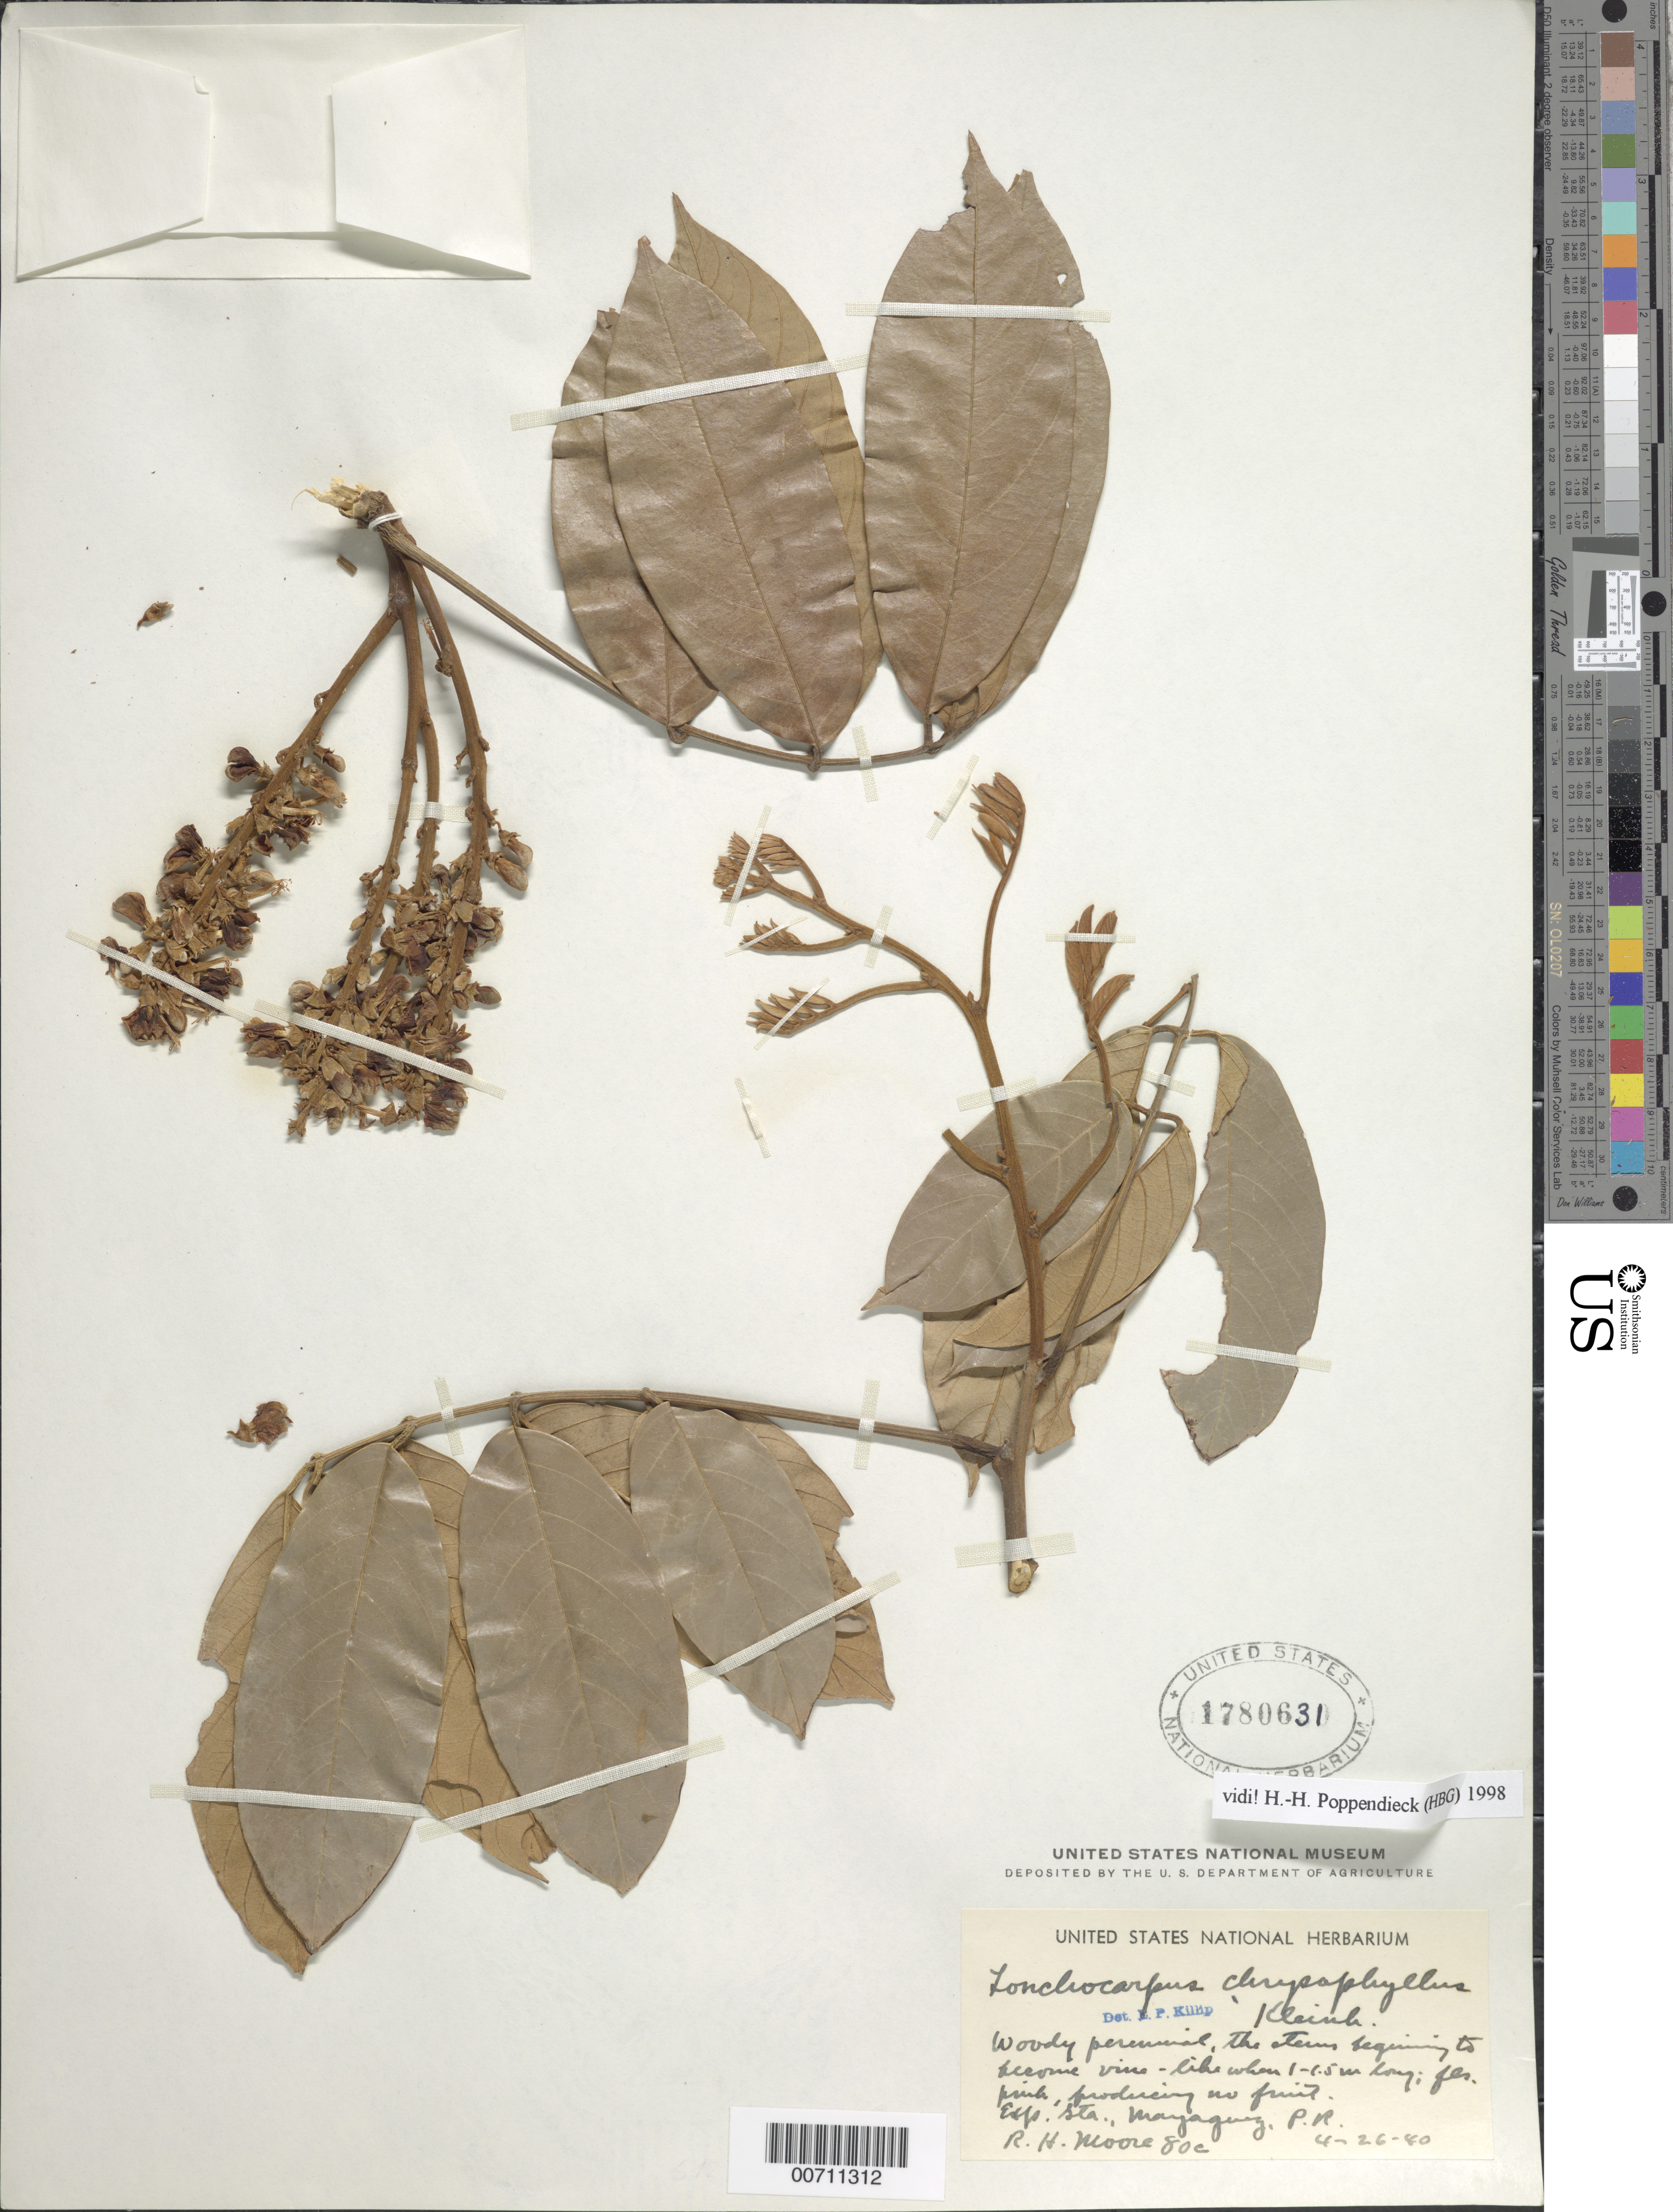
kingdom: Plantae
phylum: Tracheophyta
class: Magnoliopsida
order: Fabales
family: Fabaceae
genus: Lonchocarpus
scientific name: Lonchocarpus chrysophyllus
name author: Kleinhoonte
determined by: Poppendieck, H.-H., (HBG), Institut fur Allgemeine Botanik und Botanischer Garten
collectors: R. H. Moore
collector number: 80c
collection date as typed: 26 Apr 1940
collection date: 1940-04-26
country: Puerto Rico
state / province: Mayaguez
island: Greater Antilles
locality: Exp. Station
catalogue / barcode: US 1780631